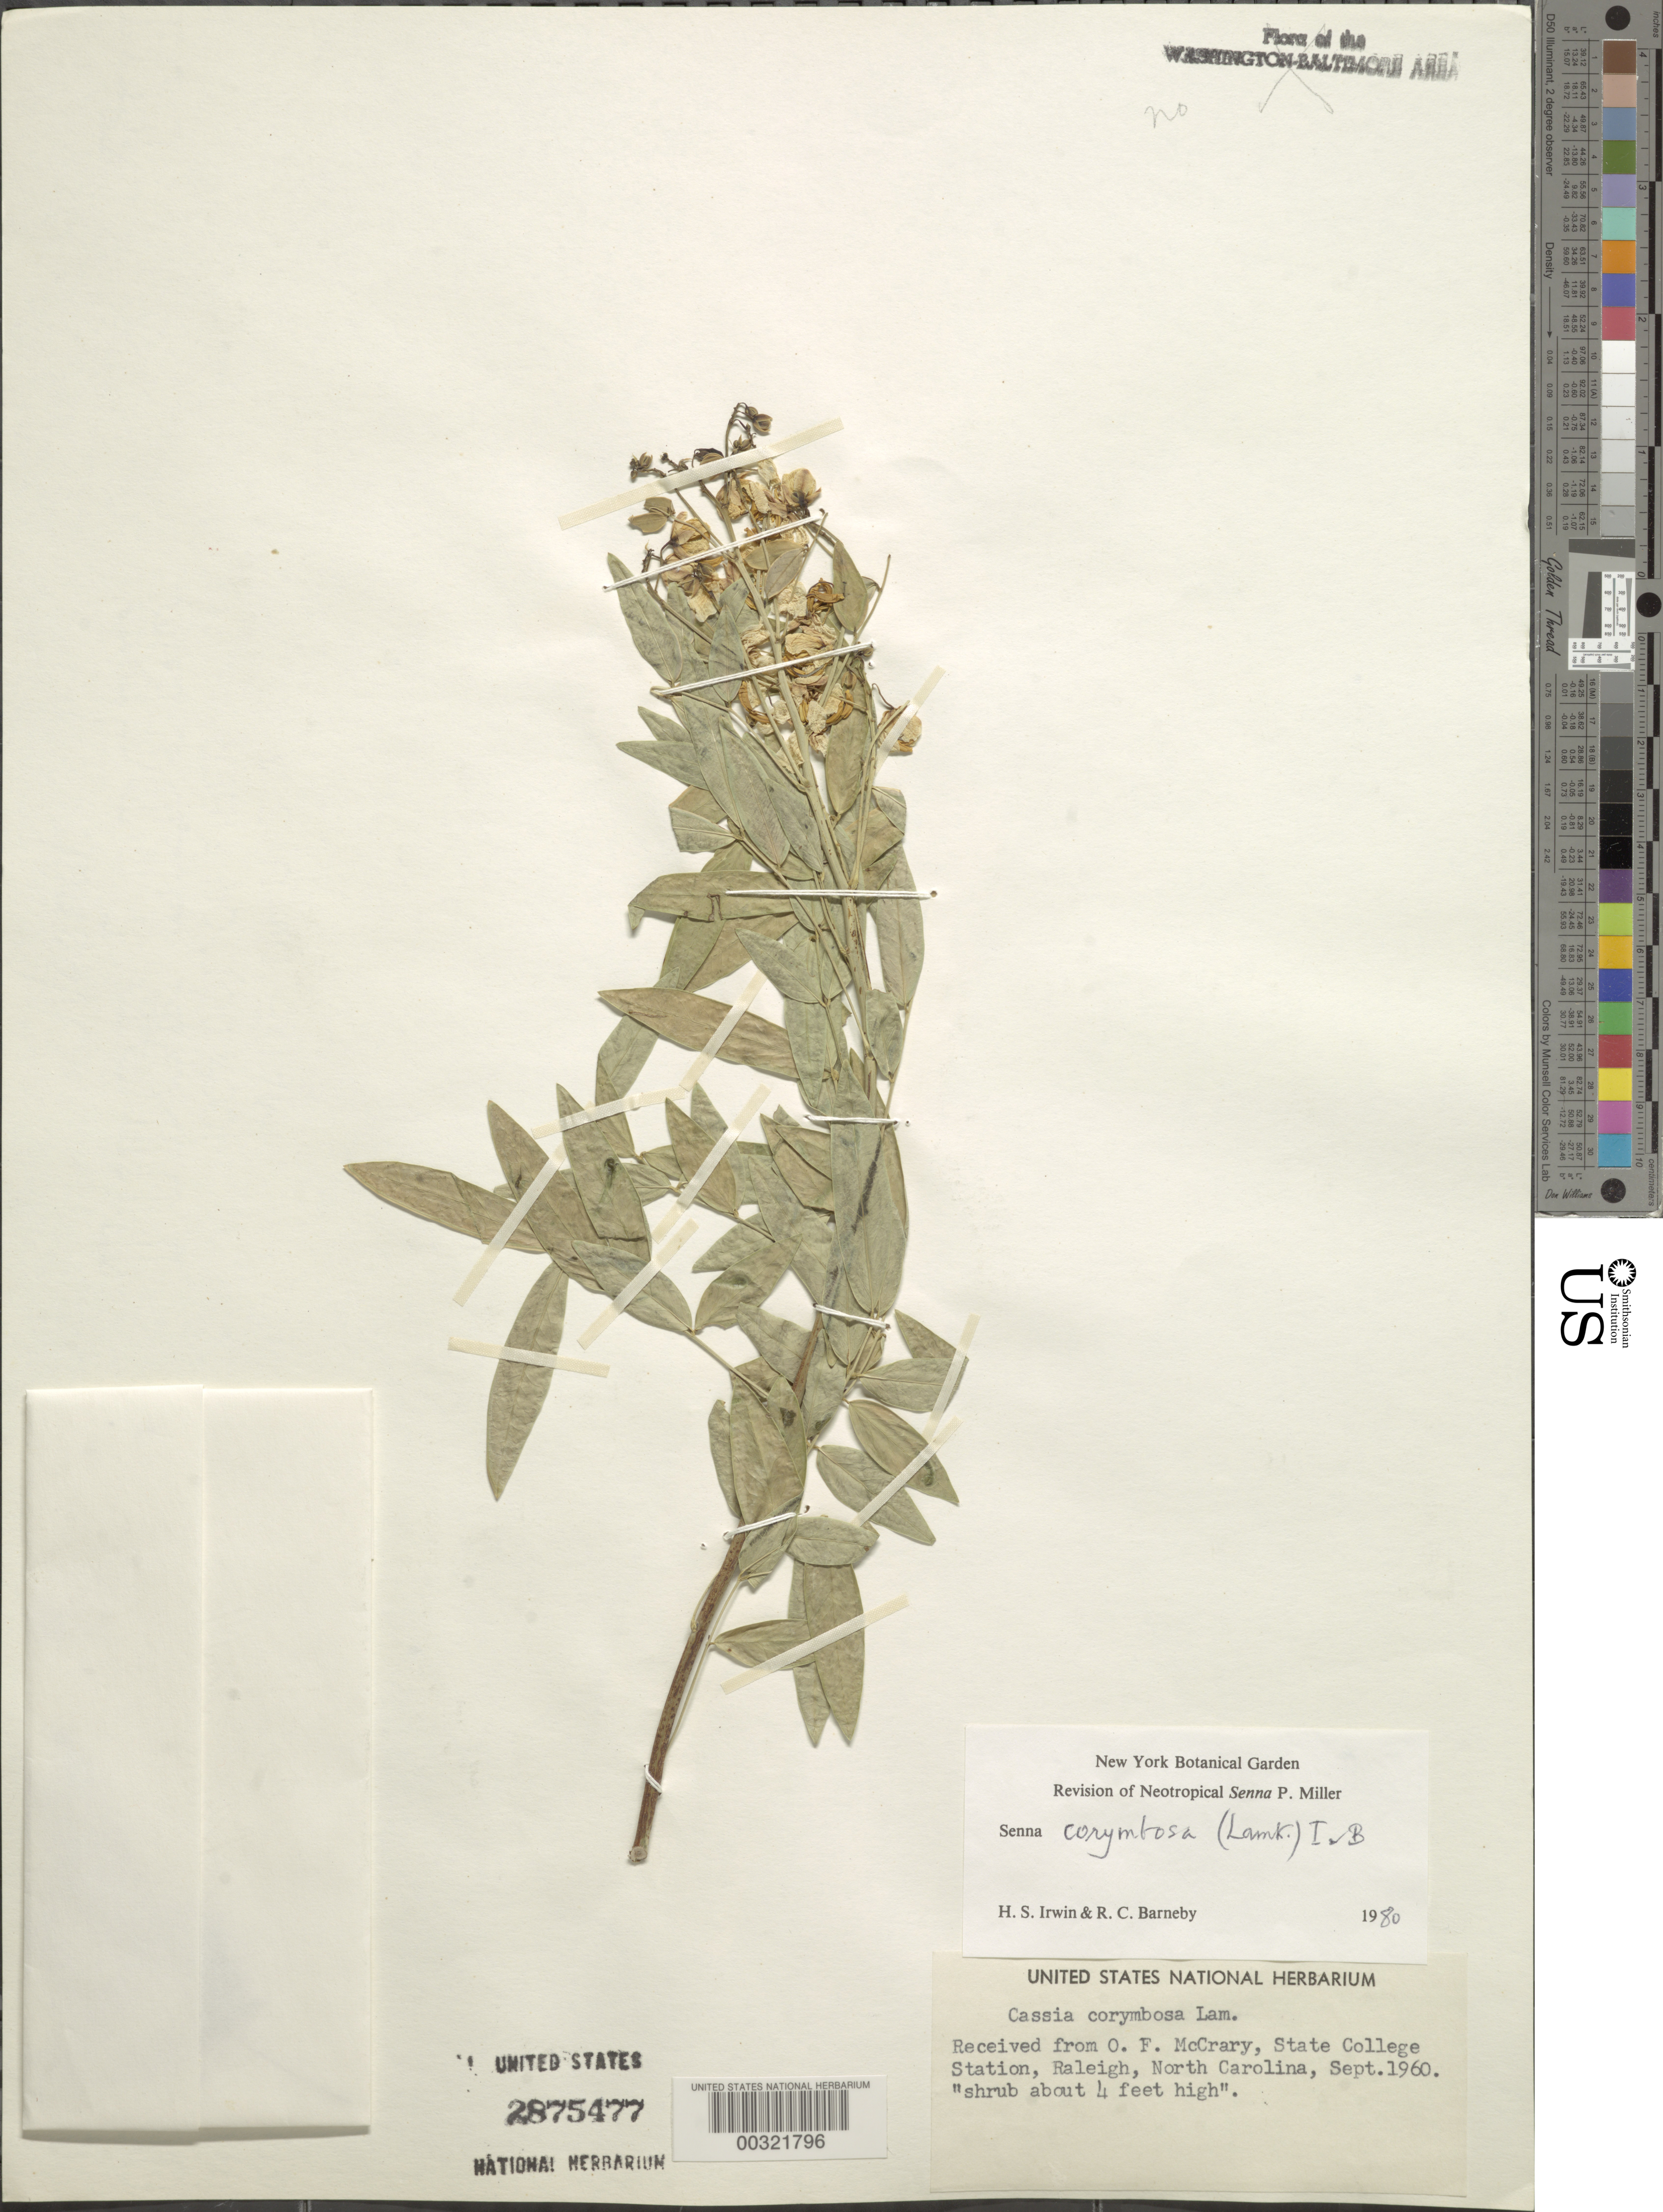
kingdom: Plantae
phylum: Tracheophyta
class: Magnoliopsida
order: Fabales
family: Fabaceae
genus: Senna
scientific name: Senna corymbosa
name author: (Lam.) H.S. Irwin & Barneby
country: United States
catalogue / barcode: US 2875477